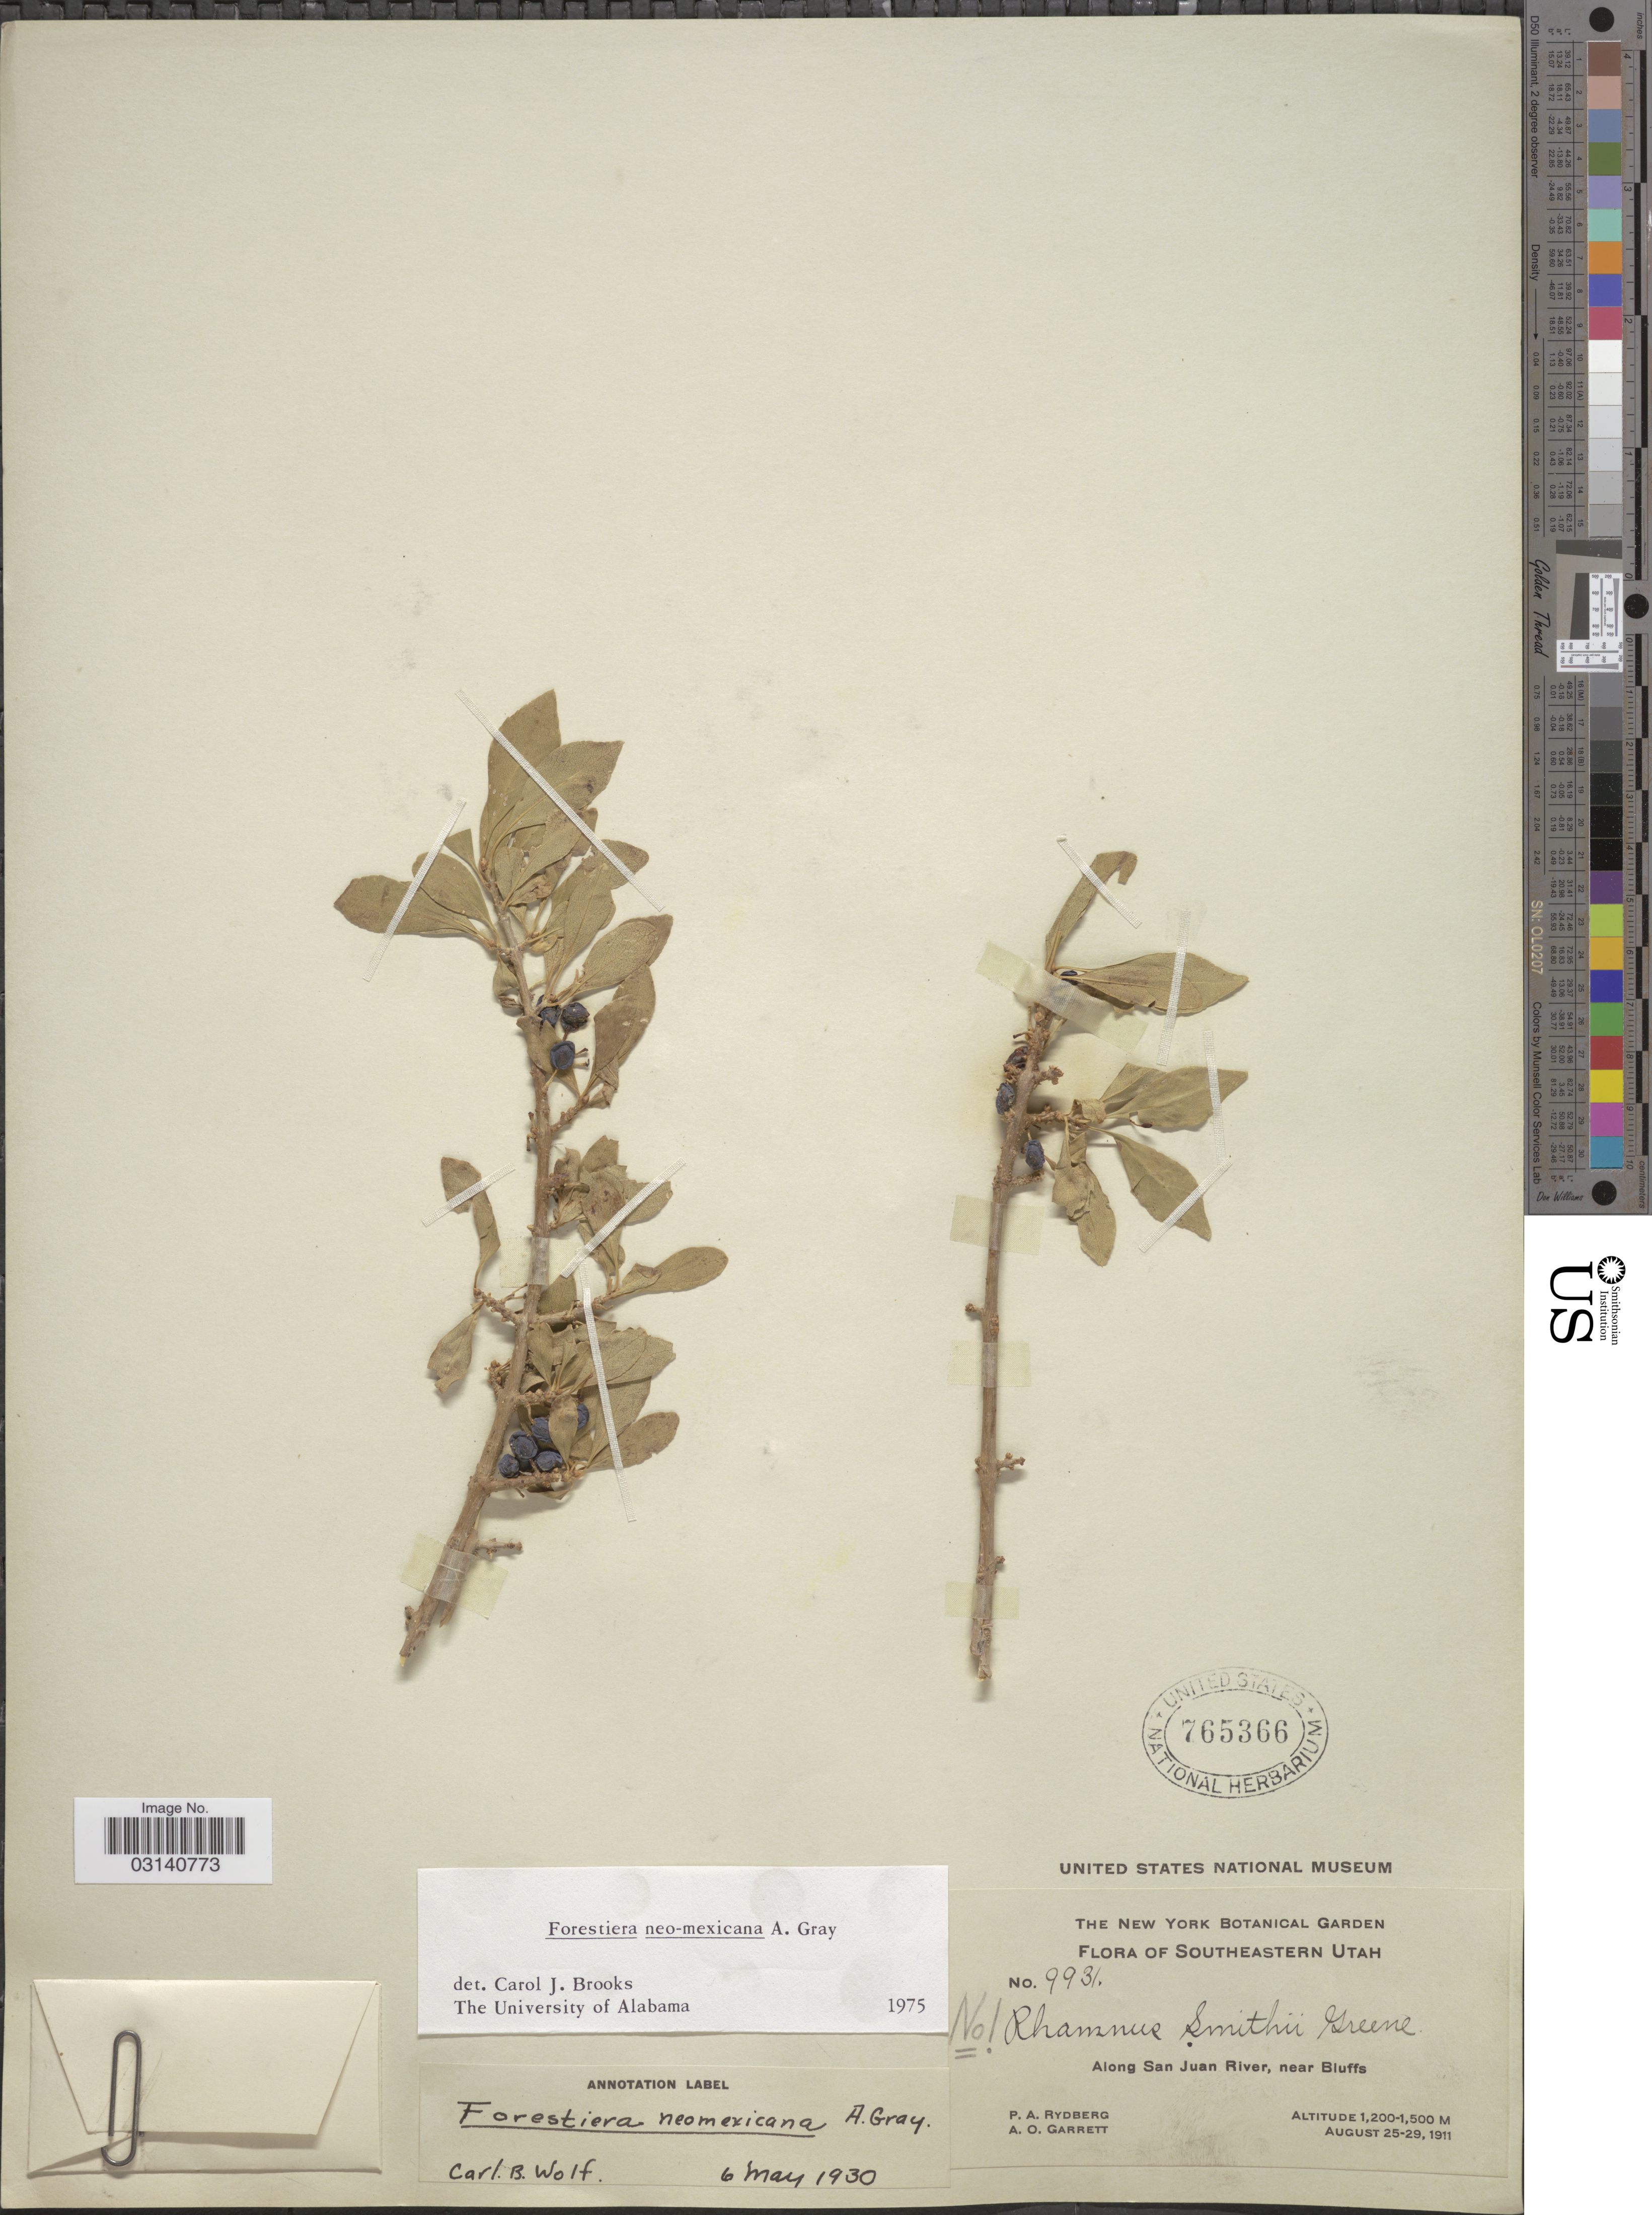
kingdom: Plantae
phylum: Tracheophyta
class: Magnoliopsida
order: Lamiales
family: Oleaceae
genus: Forestiera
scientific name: Forestiera neomexicana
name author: A. Gray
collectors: P. A. Rydberg & A. O. Garrett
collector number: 9931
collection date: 1911-08-25/1911-08-29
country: United States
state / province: Utah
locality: Southeastern Utah, Along San Juan River, near Bluffs.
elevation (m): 1200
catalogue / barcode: US 765366